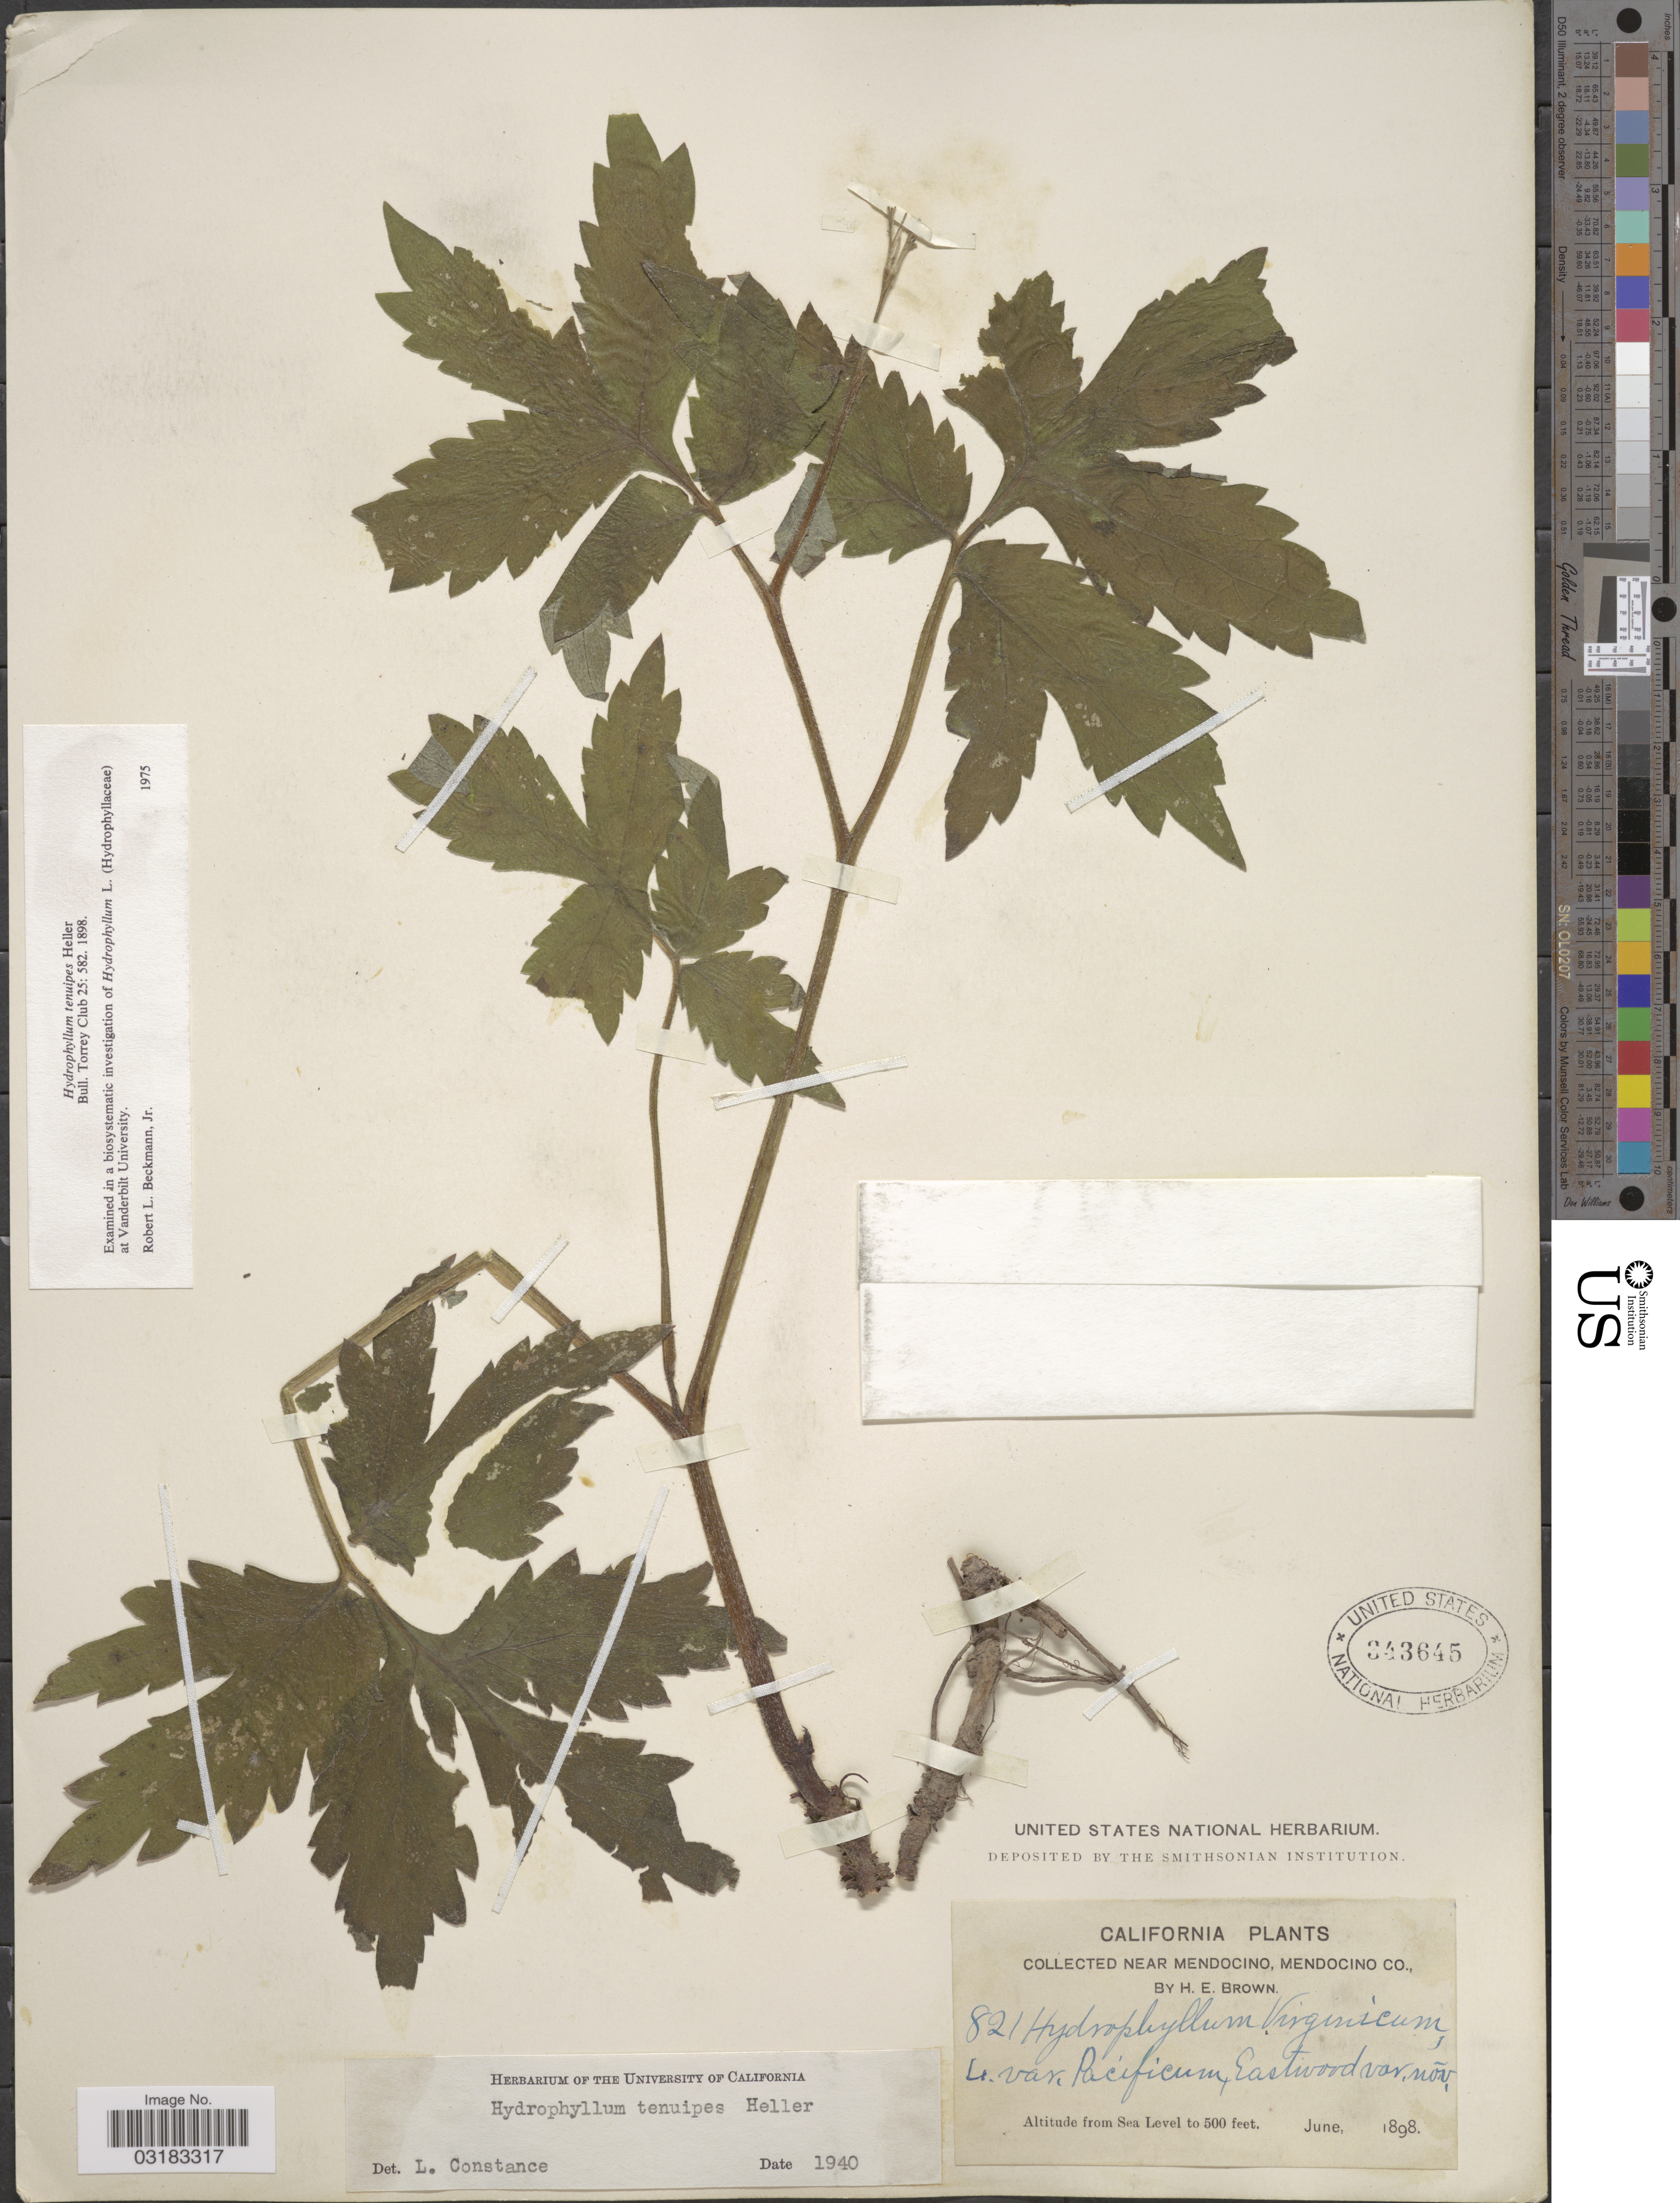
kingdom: Plantae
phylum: Tracheophyta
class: Magnoliopsida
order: Boraginales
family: Hydrophyllaceae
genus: Hydrophyllum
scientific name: Hydrophyllum tenuipes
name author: A. Heller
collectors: H. E. Brown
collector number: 821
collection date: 1898-06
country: United States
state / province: California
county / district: Mendocino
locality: Near Mendocino, Mendocino Co.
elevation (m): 0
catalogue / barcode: US 343645